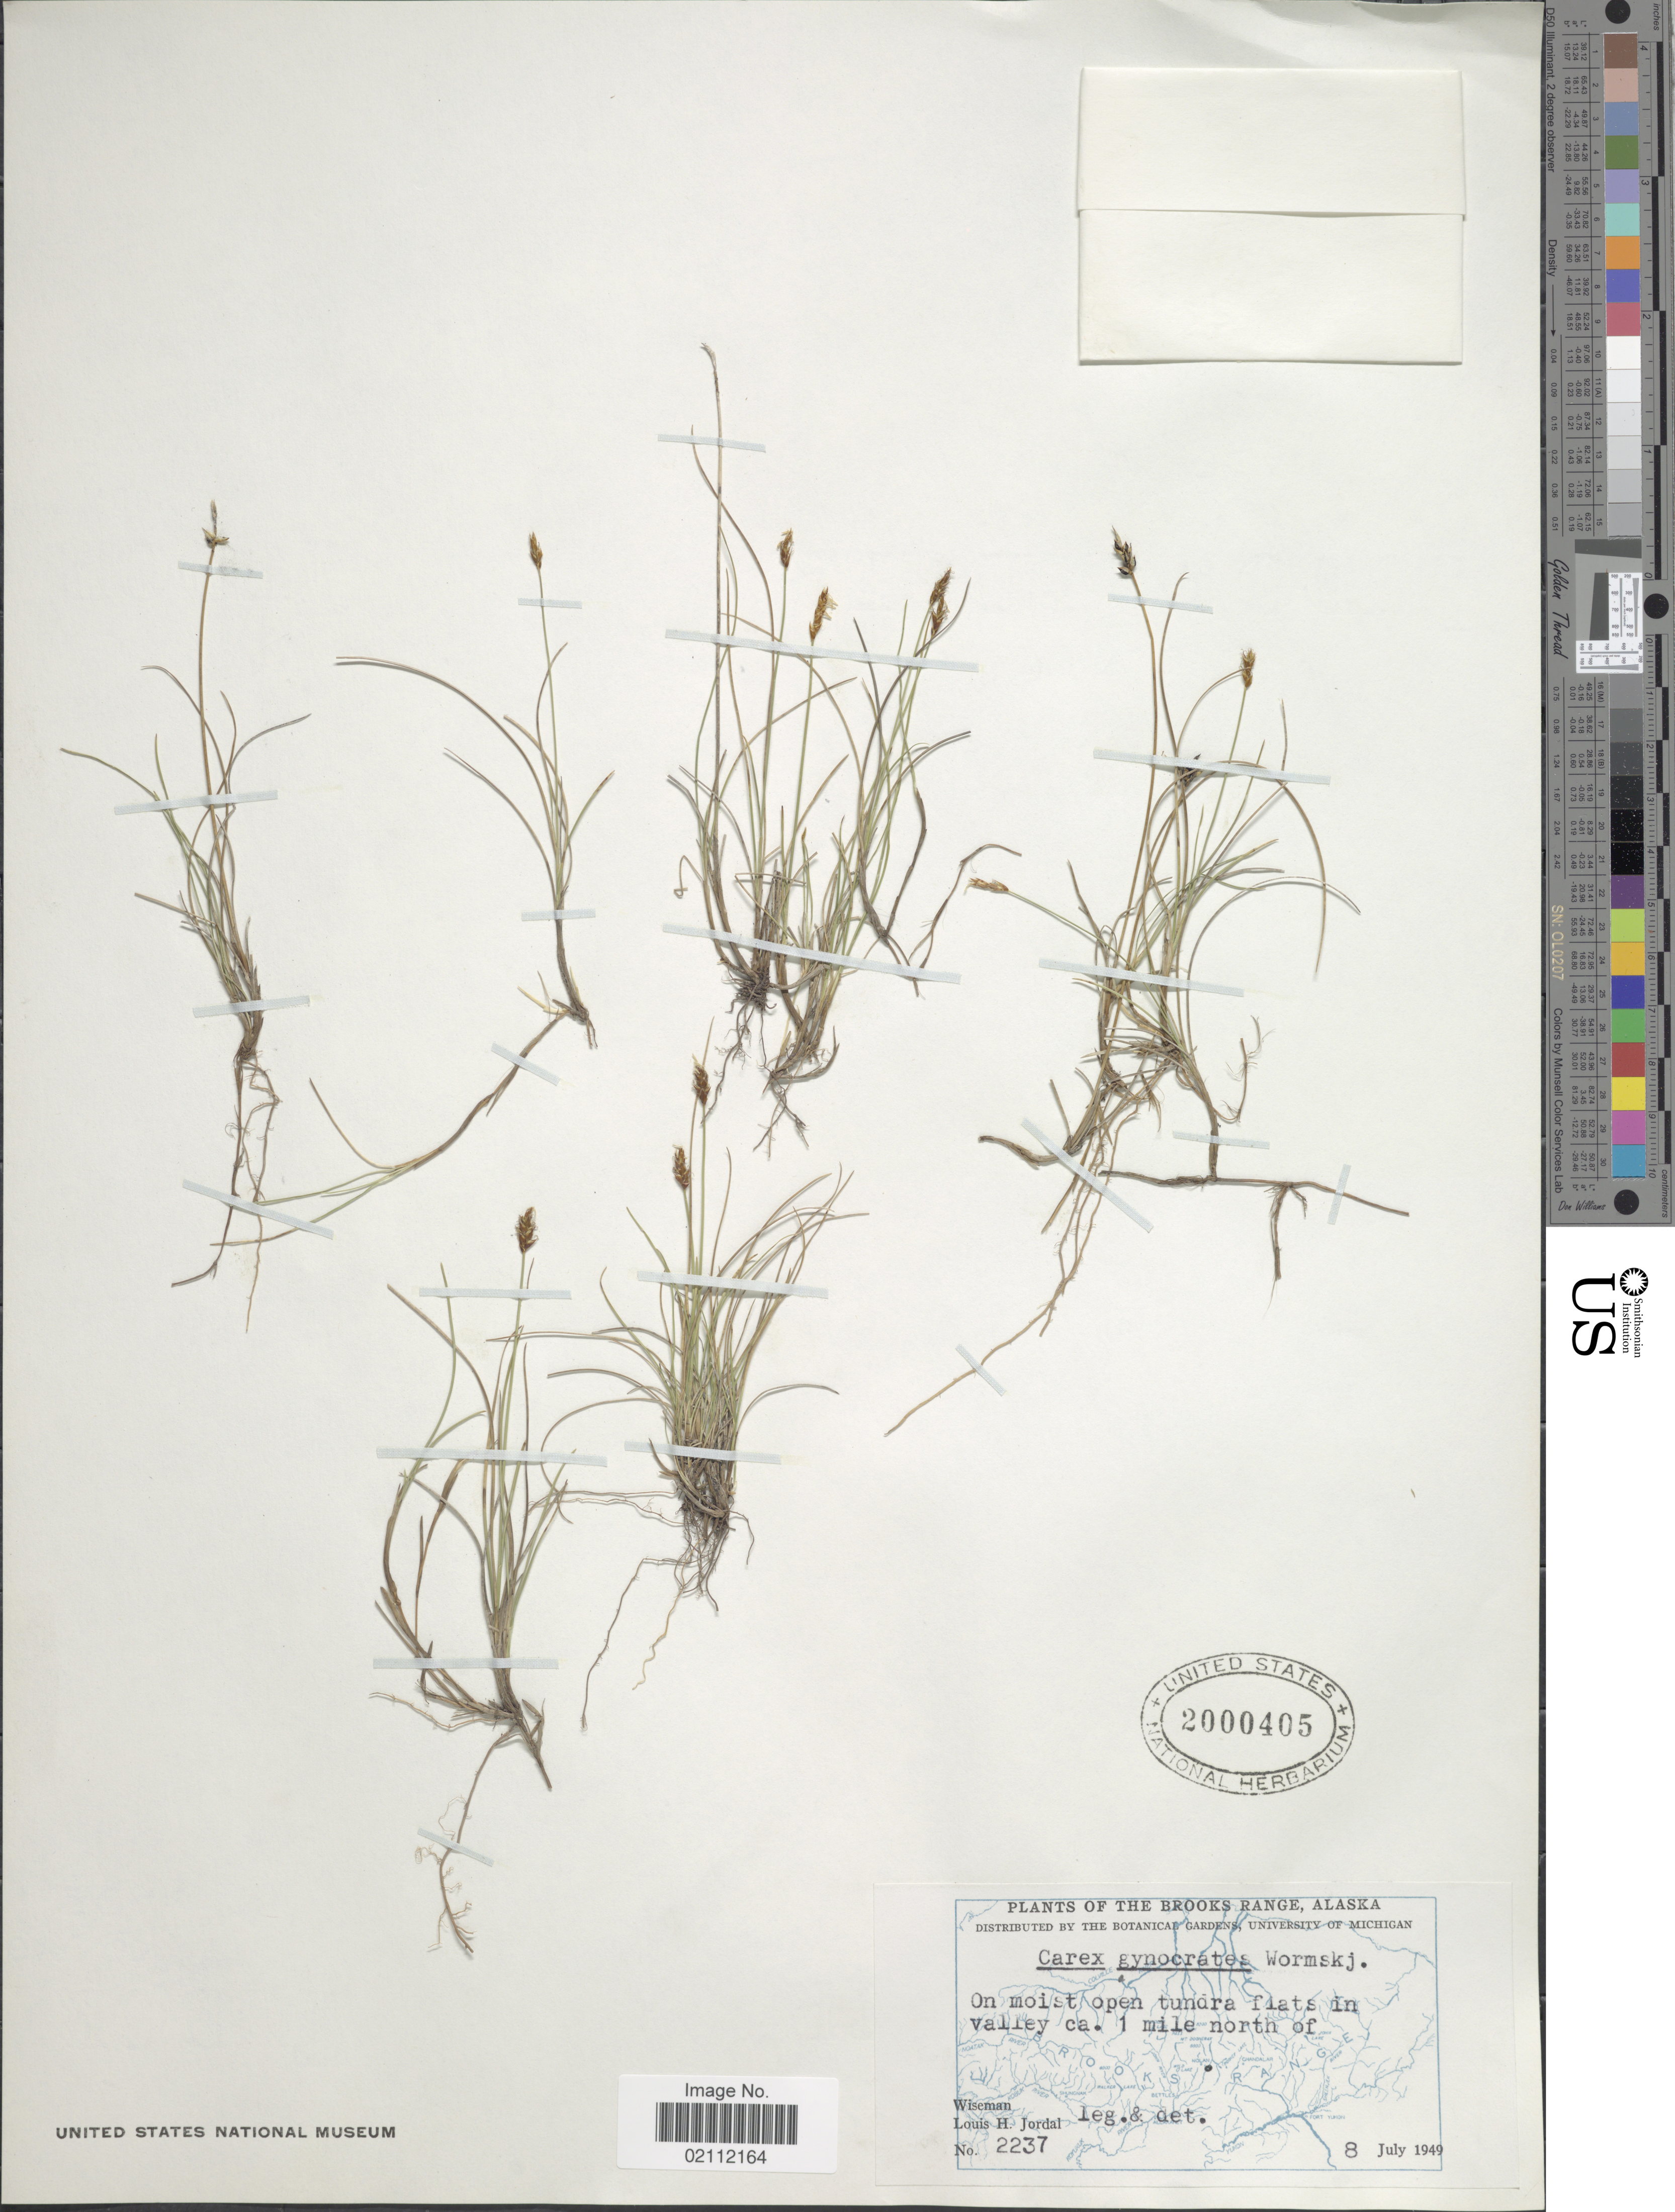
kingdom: Plantae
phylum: Tracheophyta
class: Liliopsida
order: Poales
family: Cyperaceae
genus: Carex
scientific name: Carex nardina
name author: (Hornem.) Fr.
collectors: L. Jordal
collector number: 2237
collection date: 1949-07-08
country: United States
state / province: Alaska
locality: Brooks Range. ca. 1 mile north of Wiseman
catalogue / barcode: US 2000405